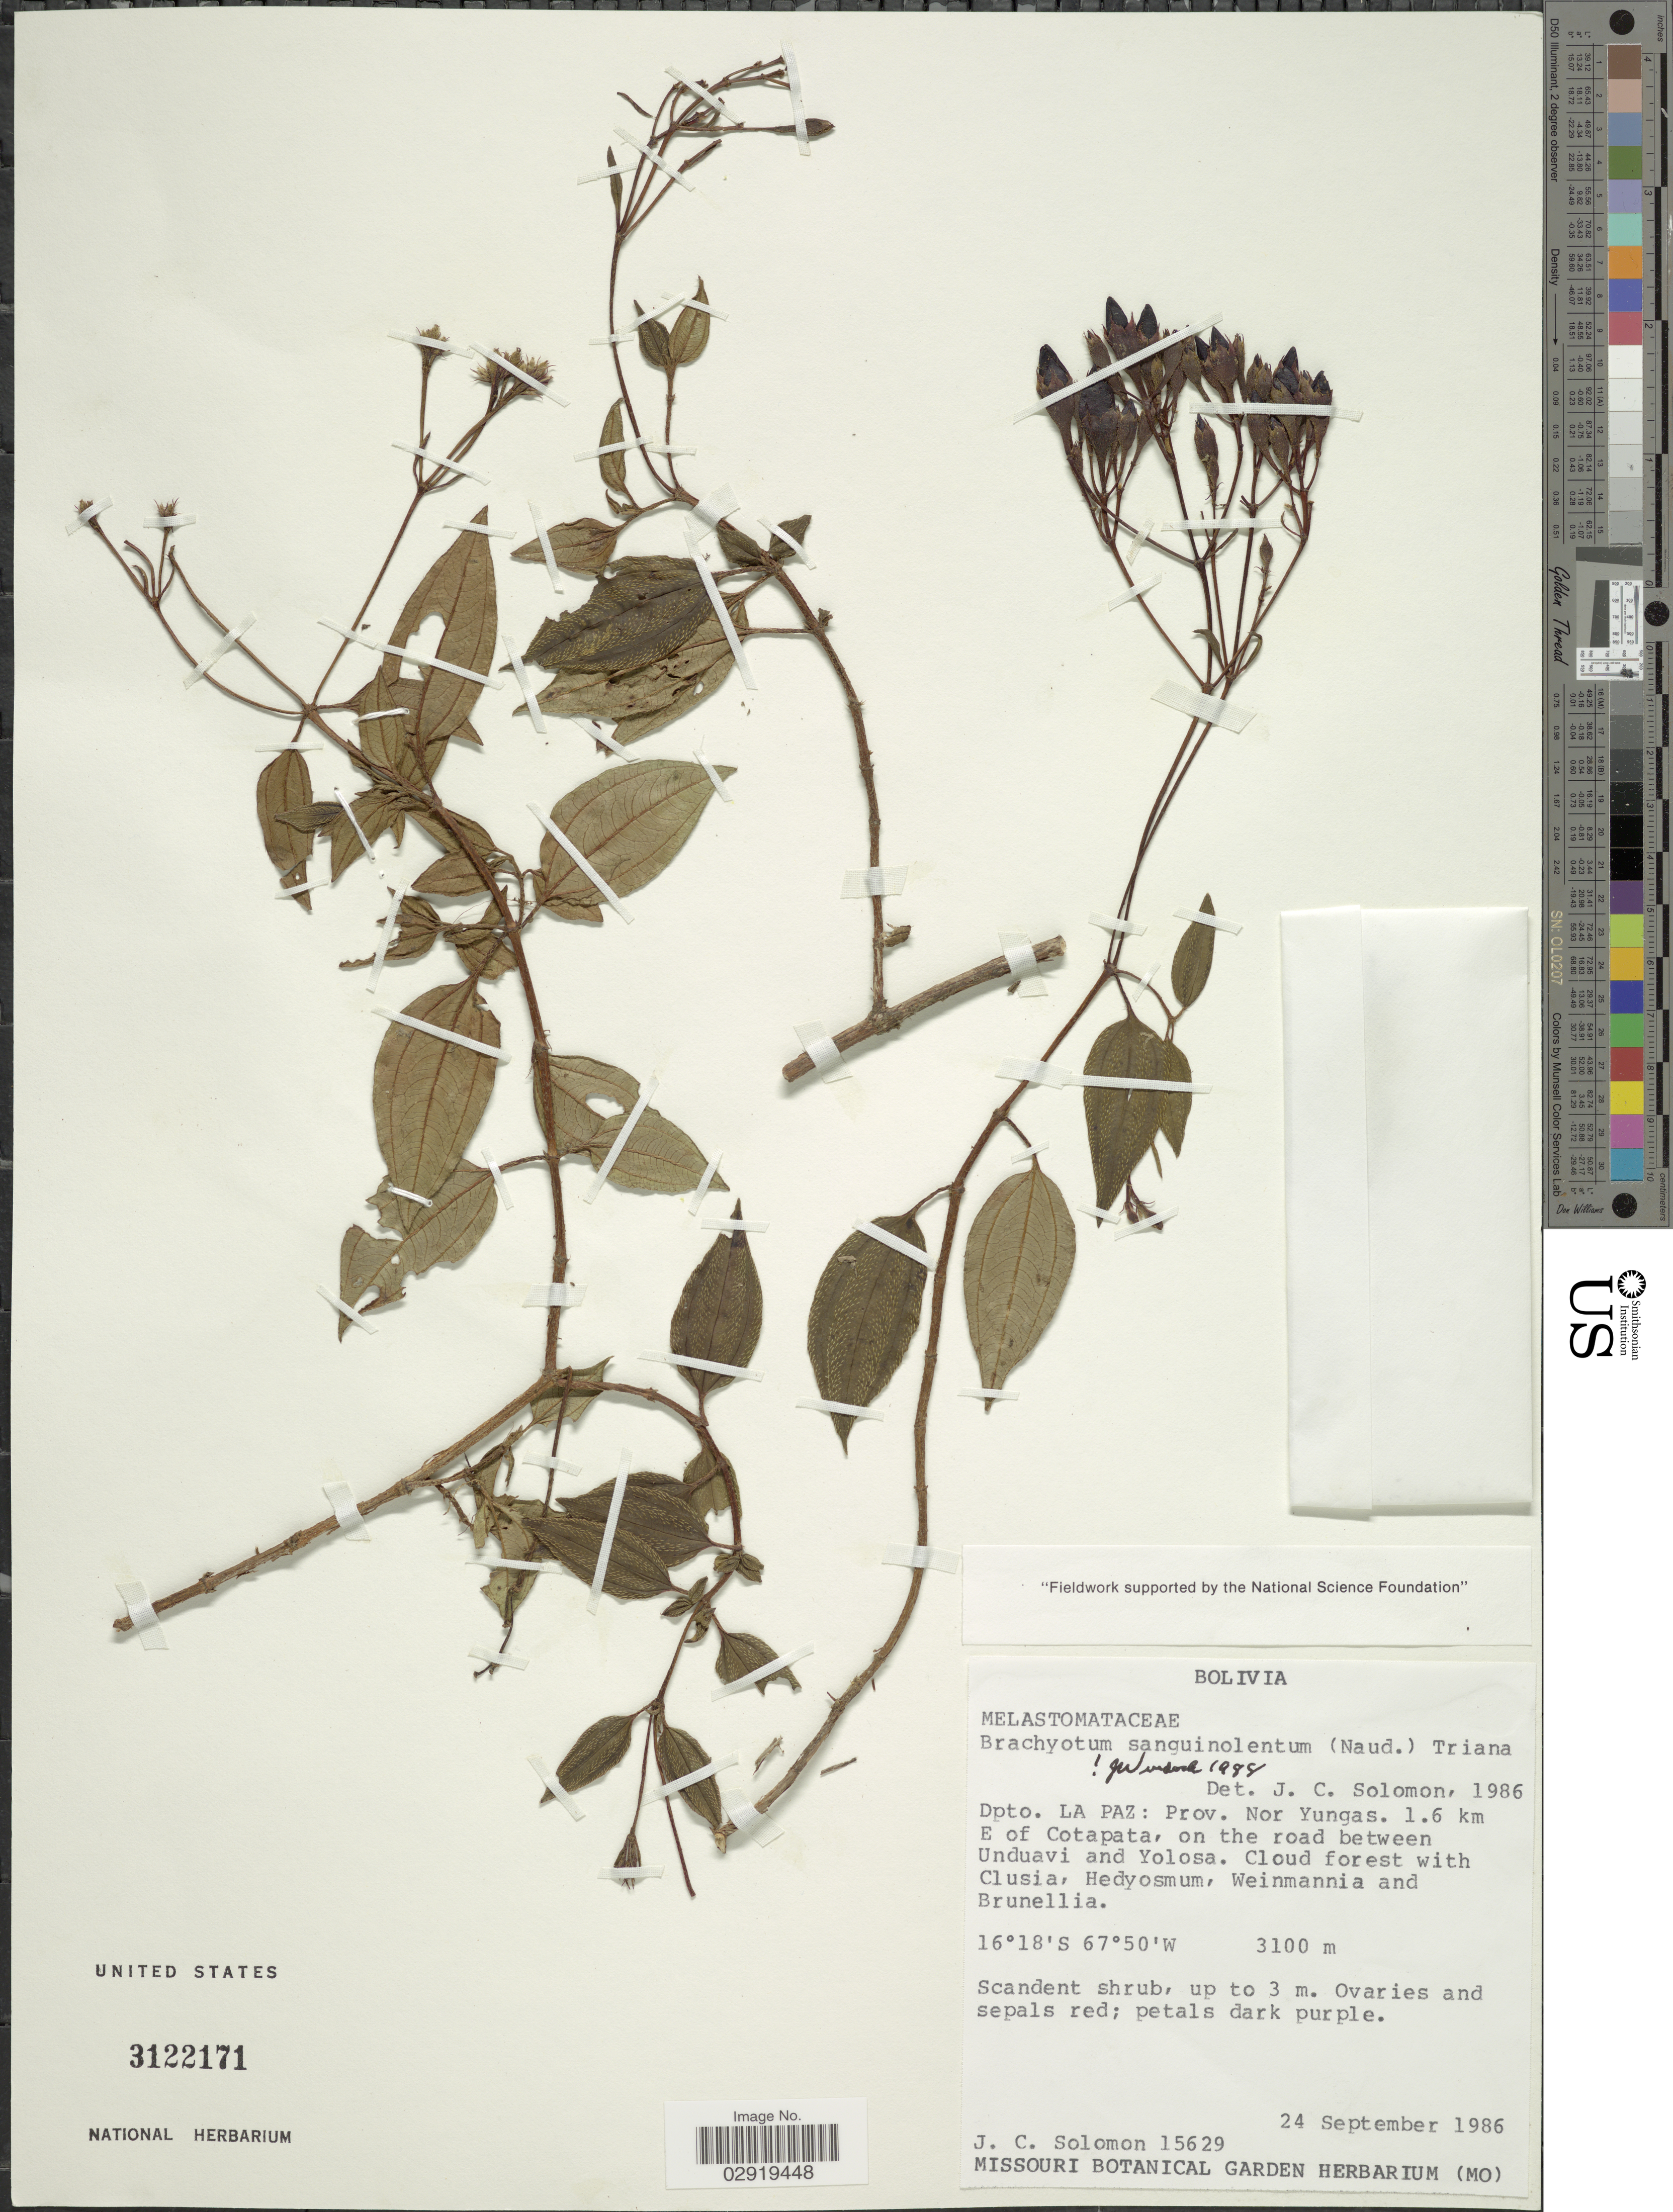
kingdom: Plantae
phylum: Tracheophyta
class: Magnoliopsida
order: Myrtales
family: Melastomataceae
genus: Brachyotum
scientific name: Brachyotum sanguinolentum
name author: (Naudin) Triana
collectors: J. C. Solomon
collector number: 15629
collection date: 1986-09-24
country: Bolivia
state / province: La Paz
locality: Dpto. La Paz: Prov. Nor Yungas. 1.6 km E of Cotopata, on the road between Unduavi and Yolosa.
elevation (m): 3100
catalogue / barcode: US 3122171